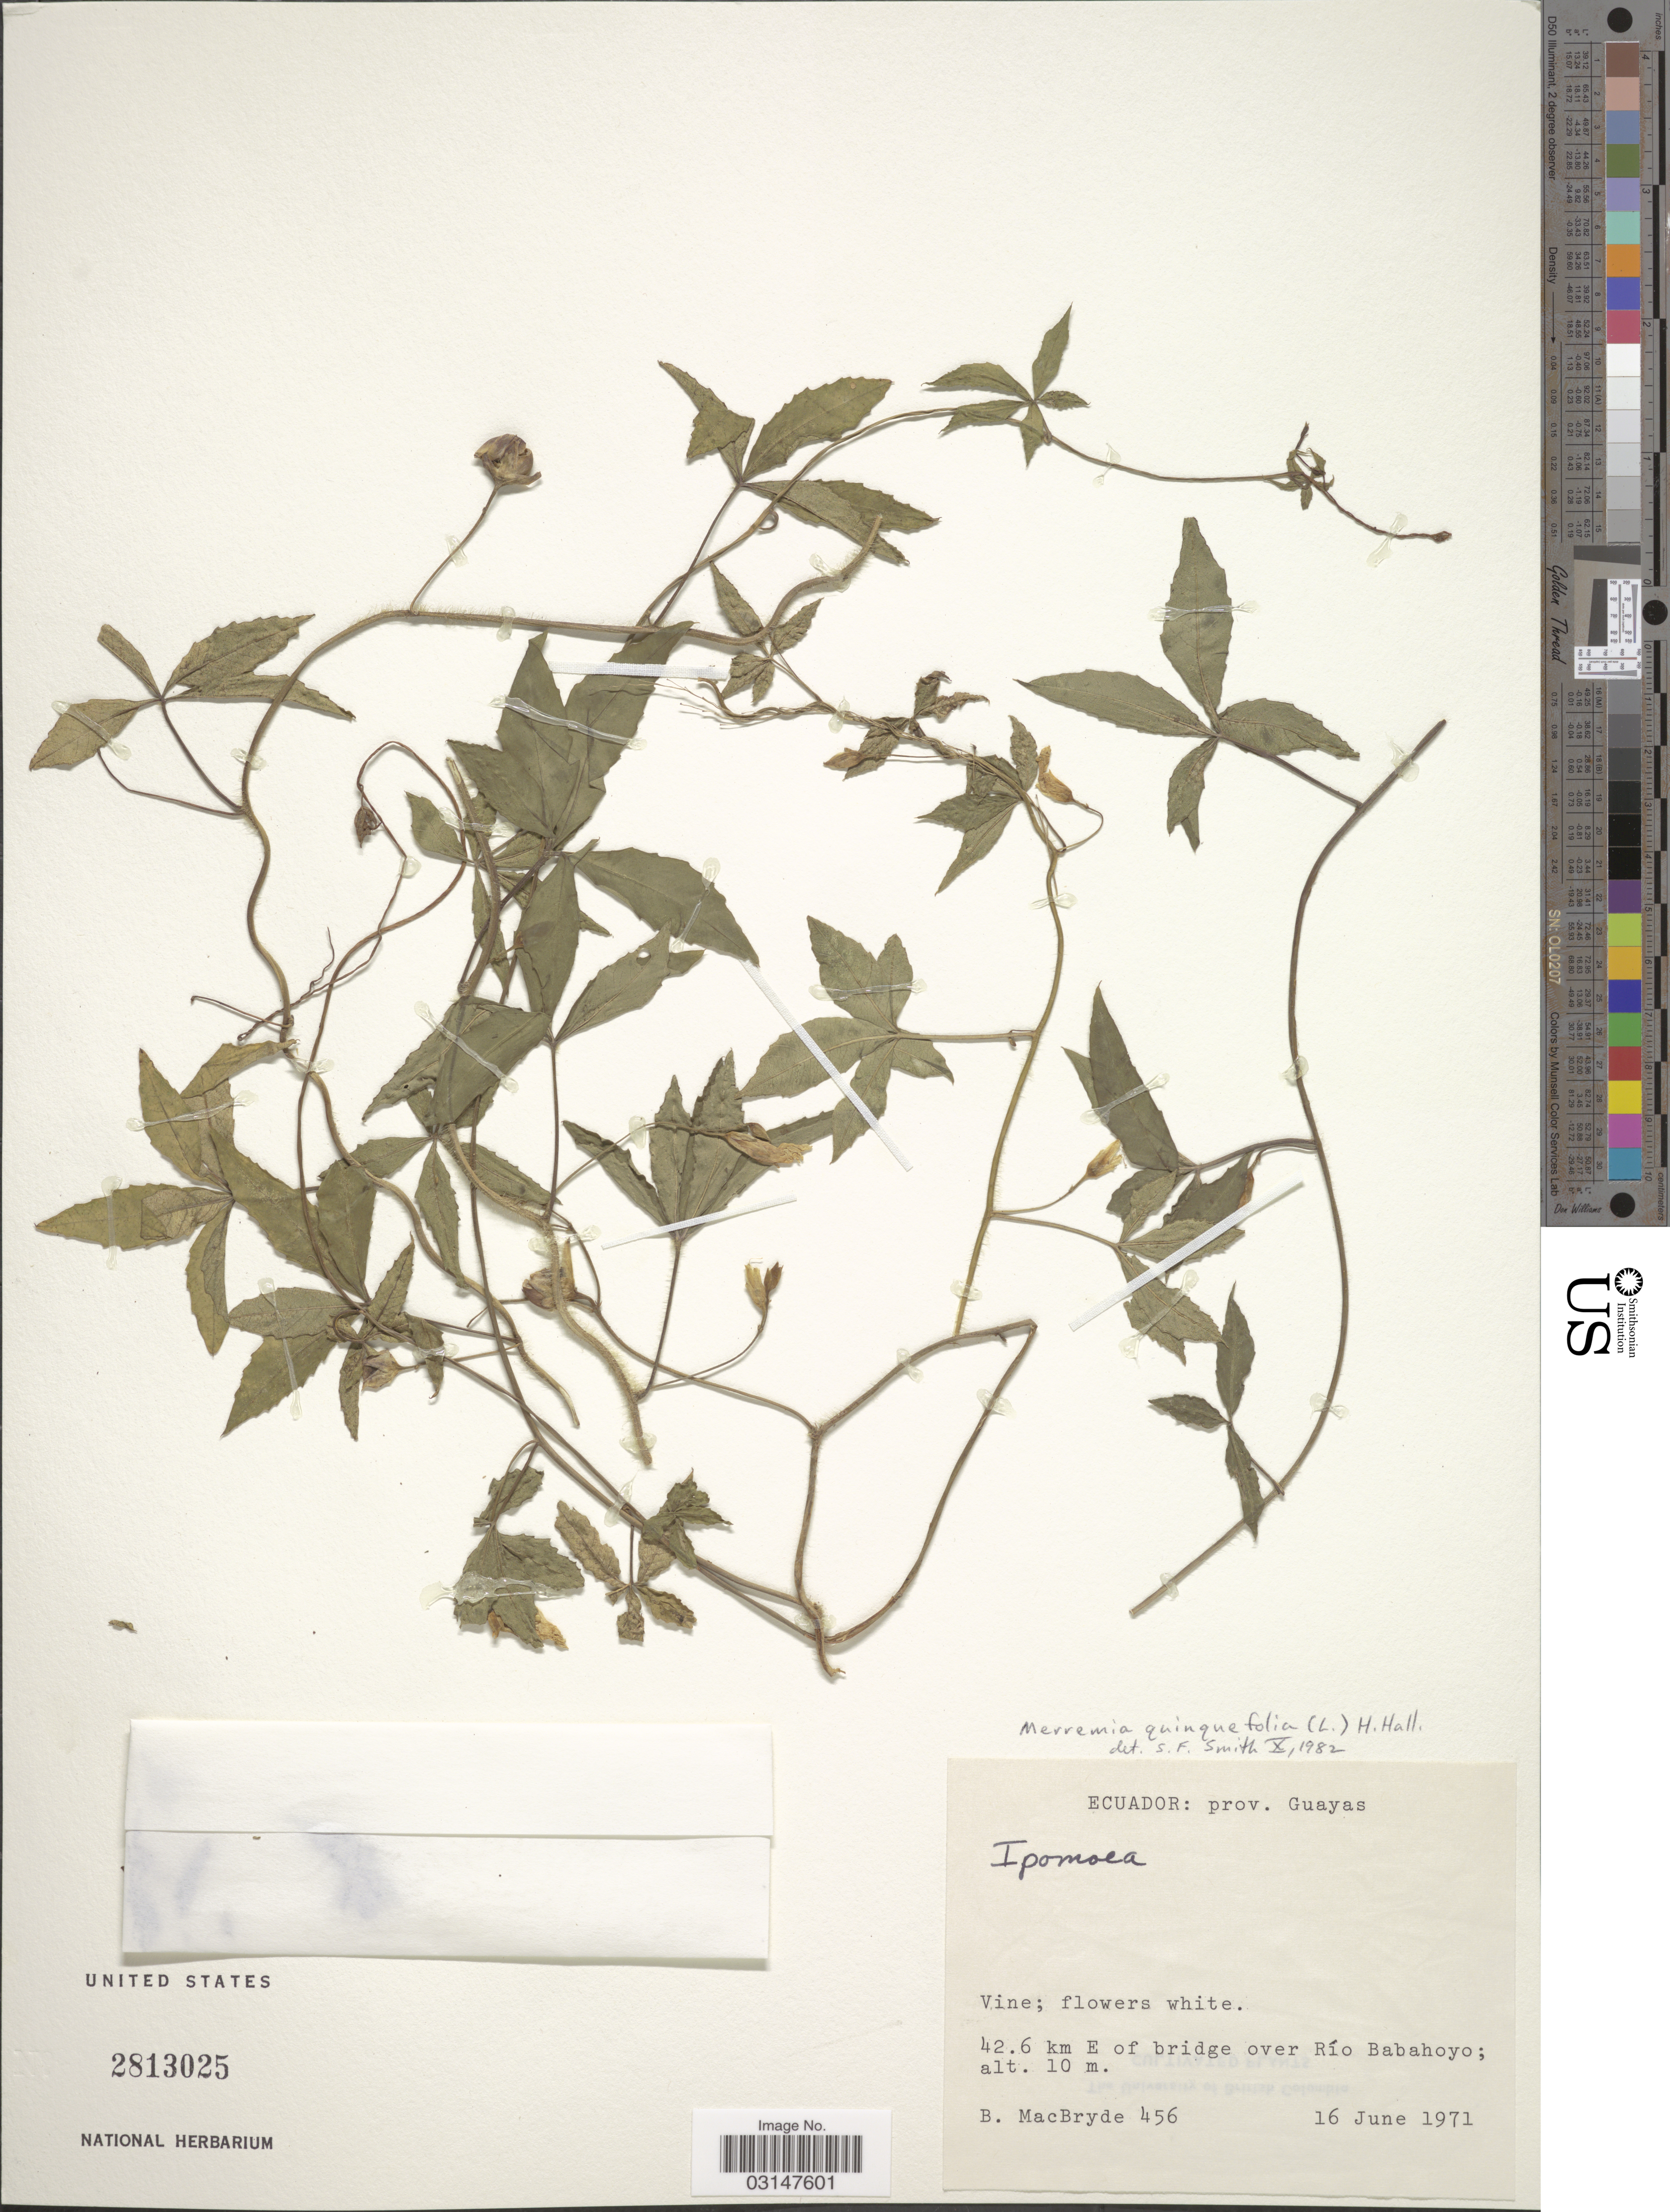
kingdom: Plantae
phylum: Tracheophyta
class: Magnoliopsida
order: Solanales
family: Convolvulaceae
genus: Distimake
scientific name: Distimake quinquefolius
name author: (L.) A. R. Simões & Staples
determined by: Strong, Mark T., (BOT), Smithsonian Institution - National Museum of Natural History (UNITED STATES)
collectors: B. MacBryde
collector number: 456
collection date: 1971-06-16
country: Ecuador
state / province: Guayas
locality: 42.6 km E of bridge of Río Babahoyo.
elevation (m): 10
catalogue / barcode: US 2813025